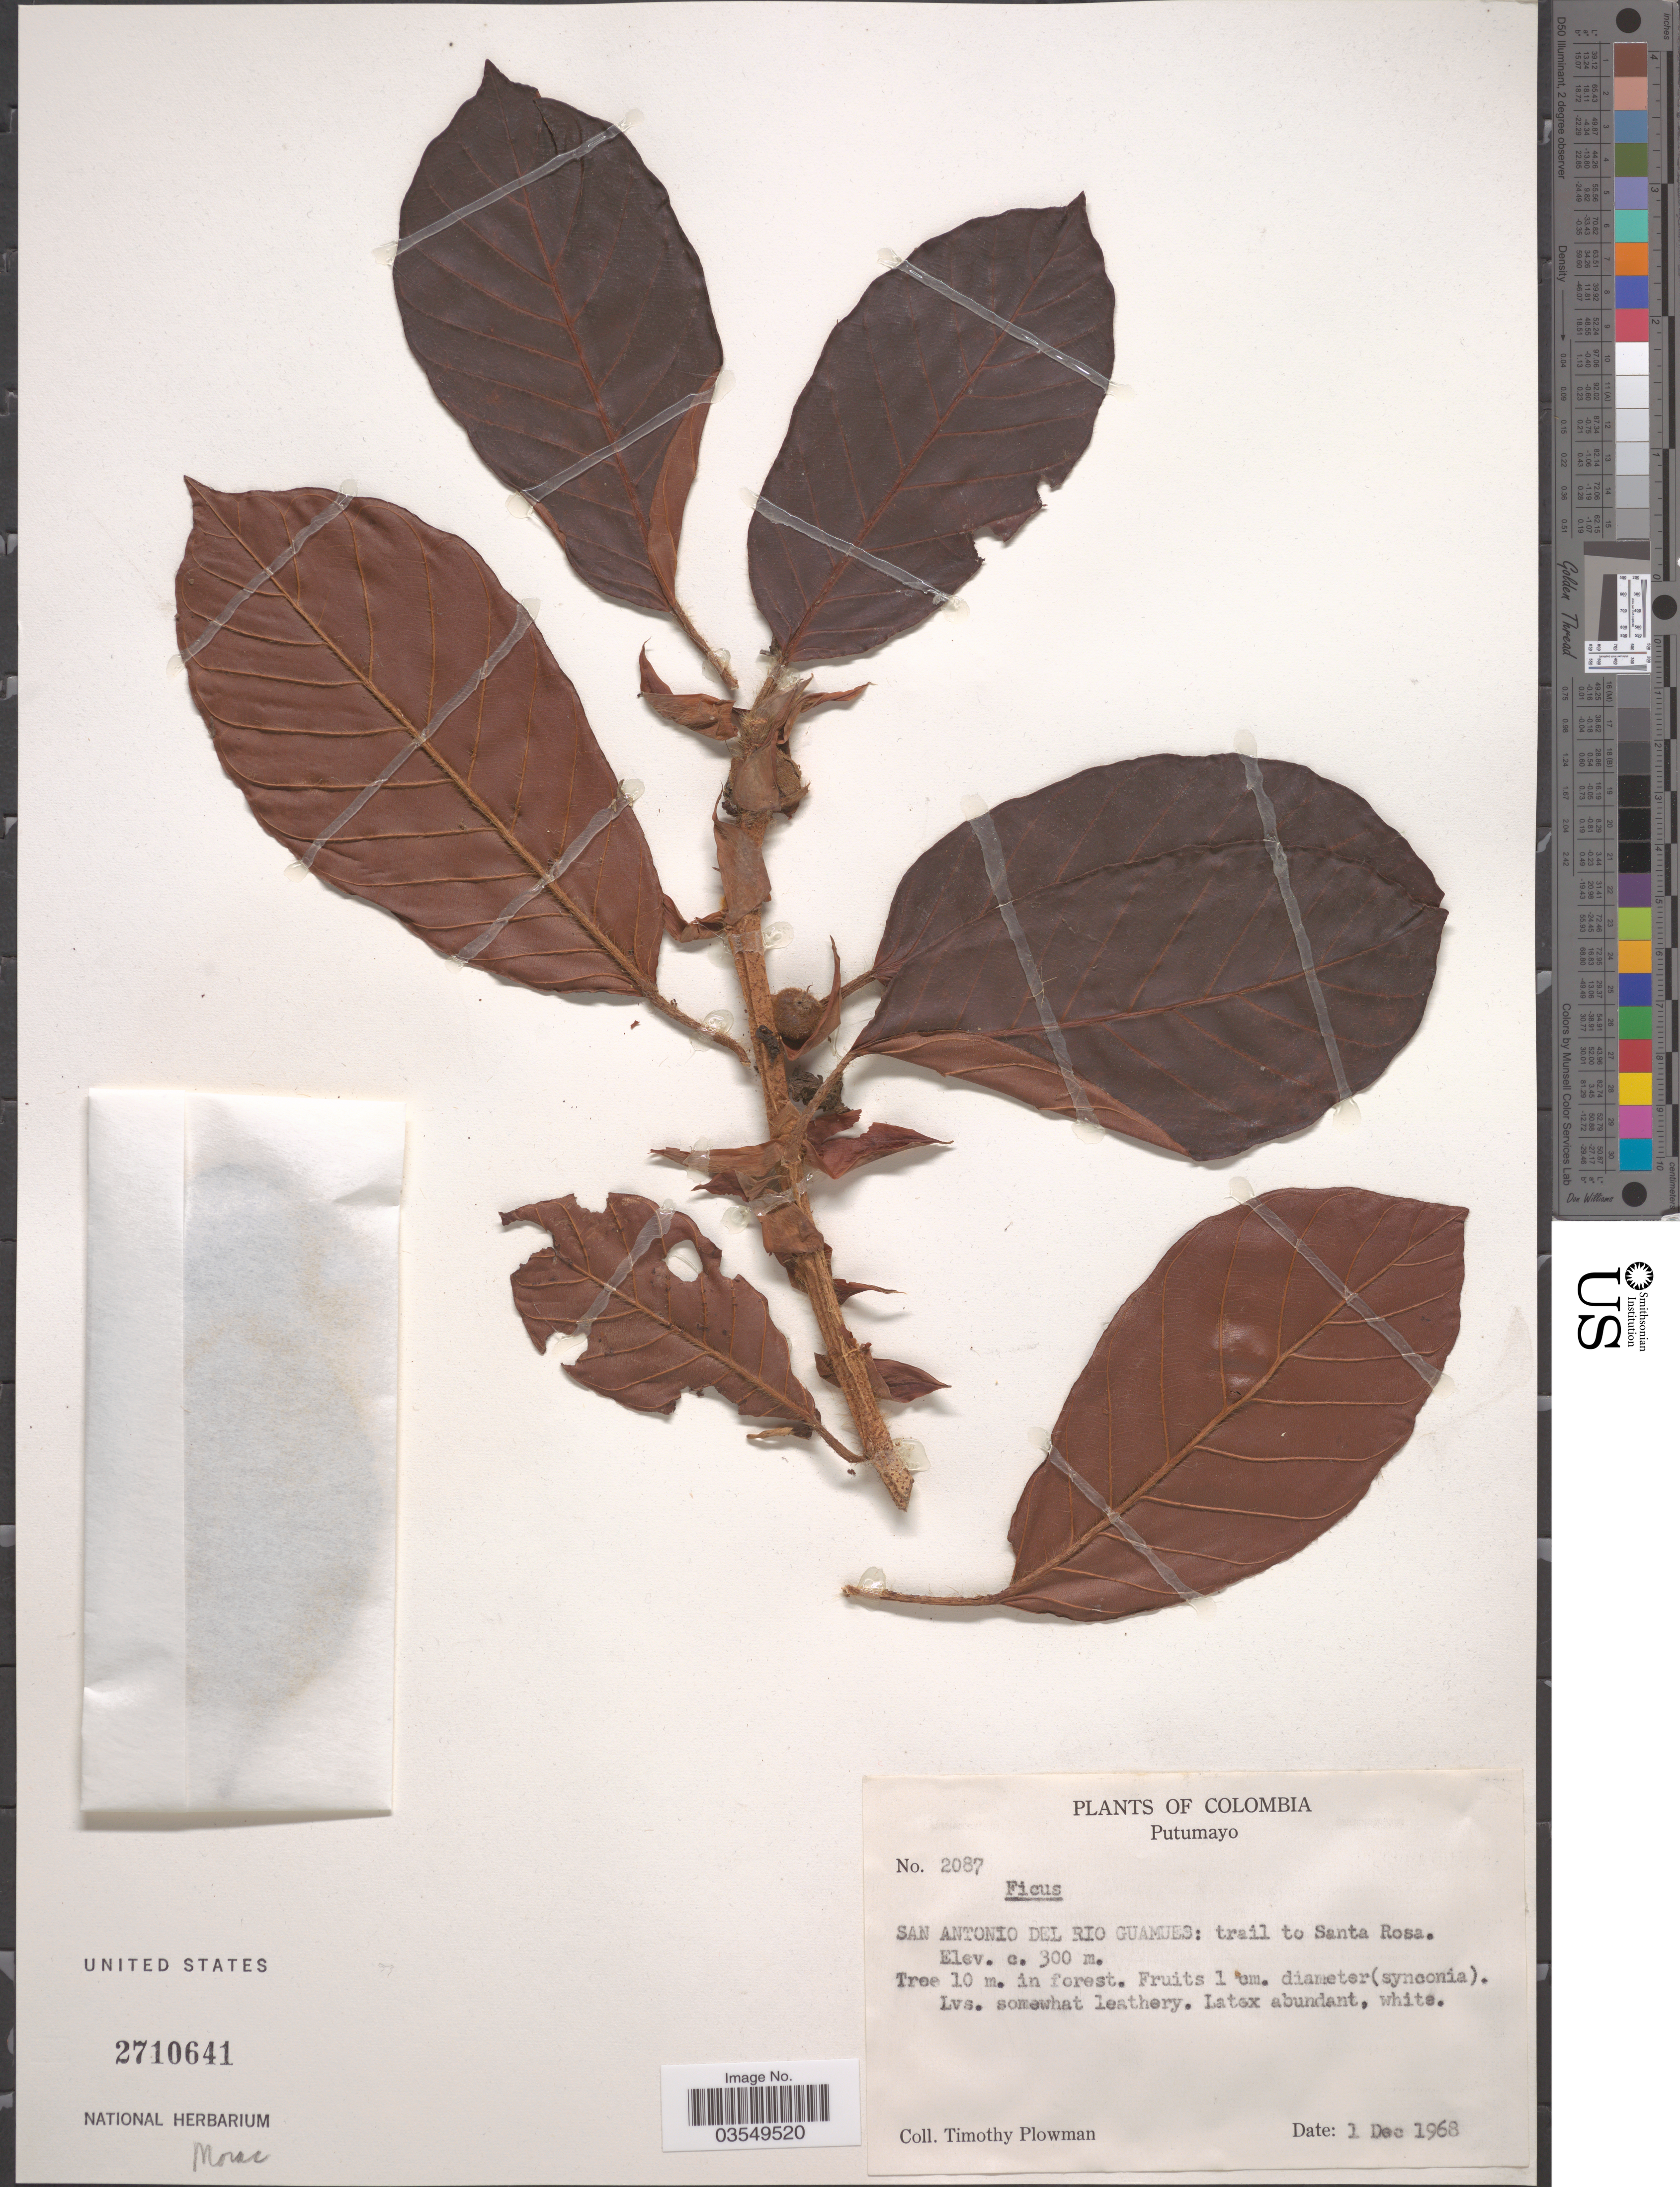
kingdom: Plantae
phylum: Tracheophyta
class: Magnoliopsida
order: Rosales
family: Moraceae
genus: Ficus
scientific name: Ficus llewelynii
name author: Standl.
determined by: Mitidieri, Nicole, (WIS), University of Wisconsin - Madison (UNITED STATES)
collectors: T. Plowman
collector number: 2087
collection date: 1968-12-01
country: Colombia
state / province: Putumayo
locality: San Antonio del Rio Guamues: trail to Santa Rosa.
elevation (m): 300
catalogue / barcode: US 2710641